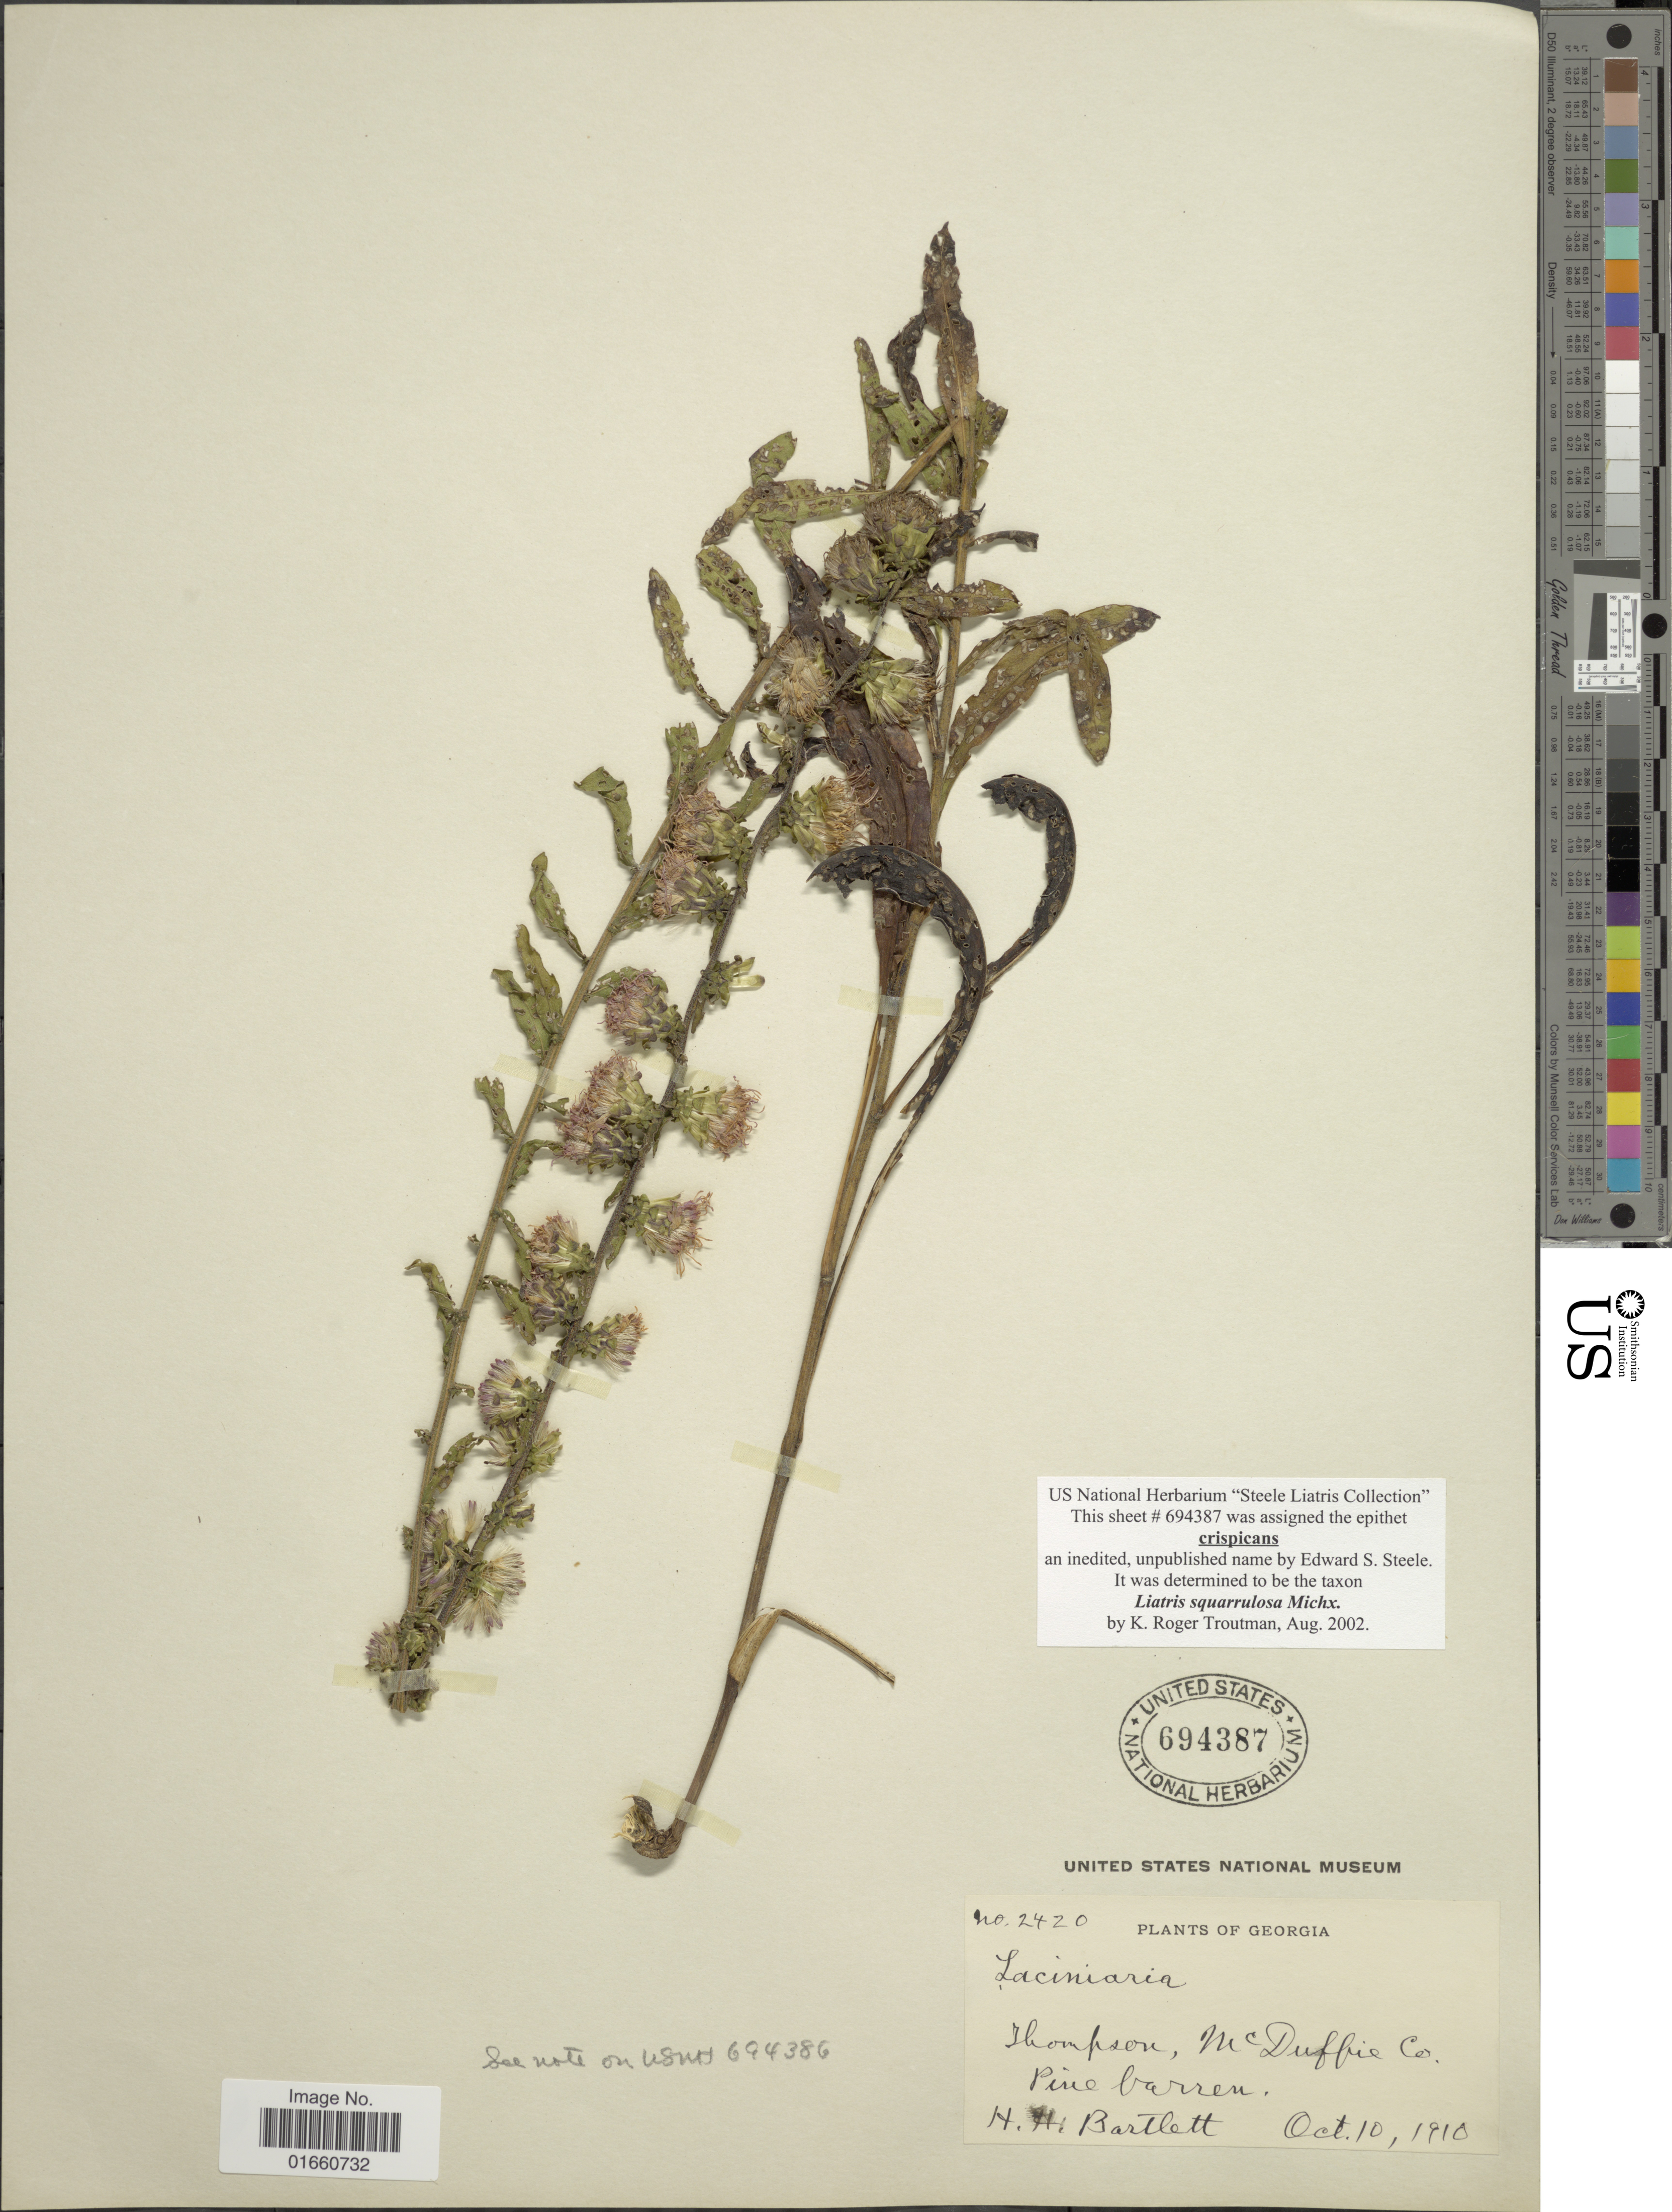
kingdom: Plantae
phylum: Tracheophyta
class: Magnoliopsida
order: Asterales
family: Asteraceae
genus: Liatris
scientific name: Liatris squarrulosa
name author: Michx.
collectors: H. H. Bartlett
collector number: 2420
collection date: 1910-10-10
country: United States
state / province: Georgia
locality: Thomspon, McDuffie Co., Pine barren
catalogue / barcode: US 694387